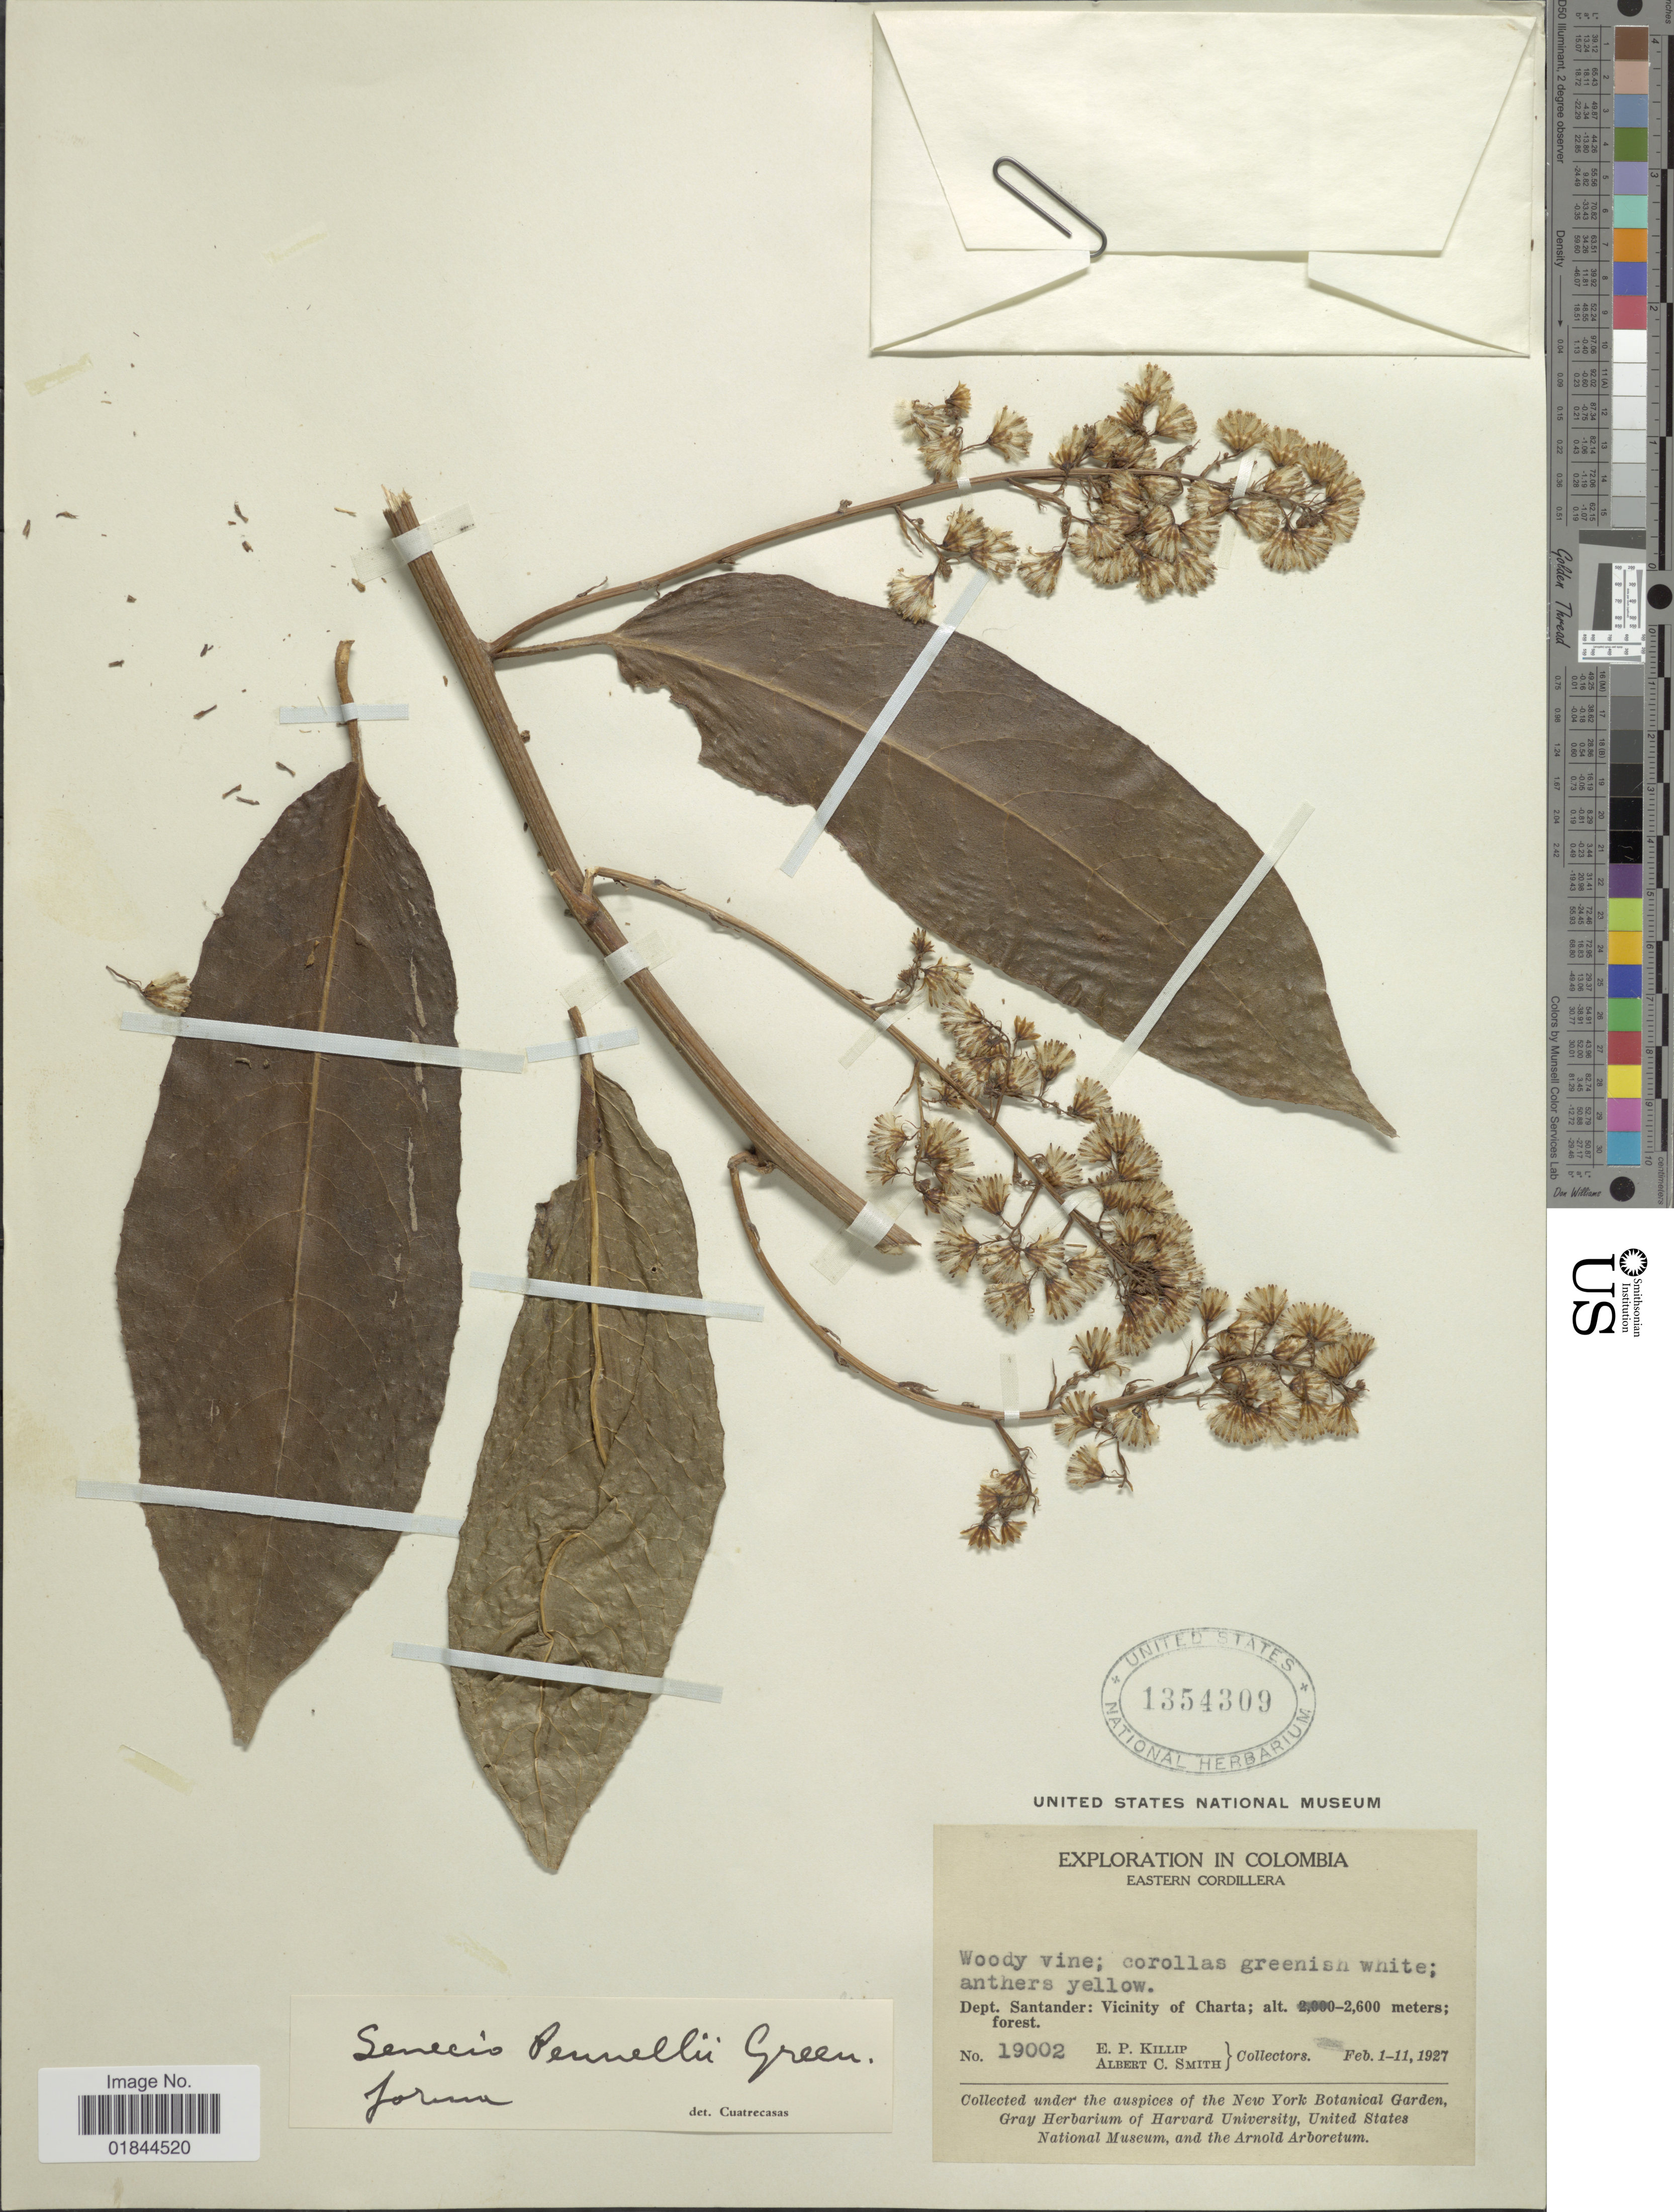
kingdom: Plantae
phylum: Tracheophyta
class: Magnoliopsida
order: Asterales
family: Asteraceae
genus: Pentacalia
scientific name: Pentacalia kleinioides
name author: (Kunth) Cuatrec.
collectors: E. P. Killip & A. C. Smith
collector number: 19002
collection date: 1927-02-01/1927-02-11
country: Colombia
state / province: Santander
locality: Eastern Cordillera, Vicinity of Charta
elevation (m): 2600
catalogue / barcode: US 1354309